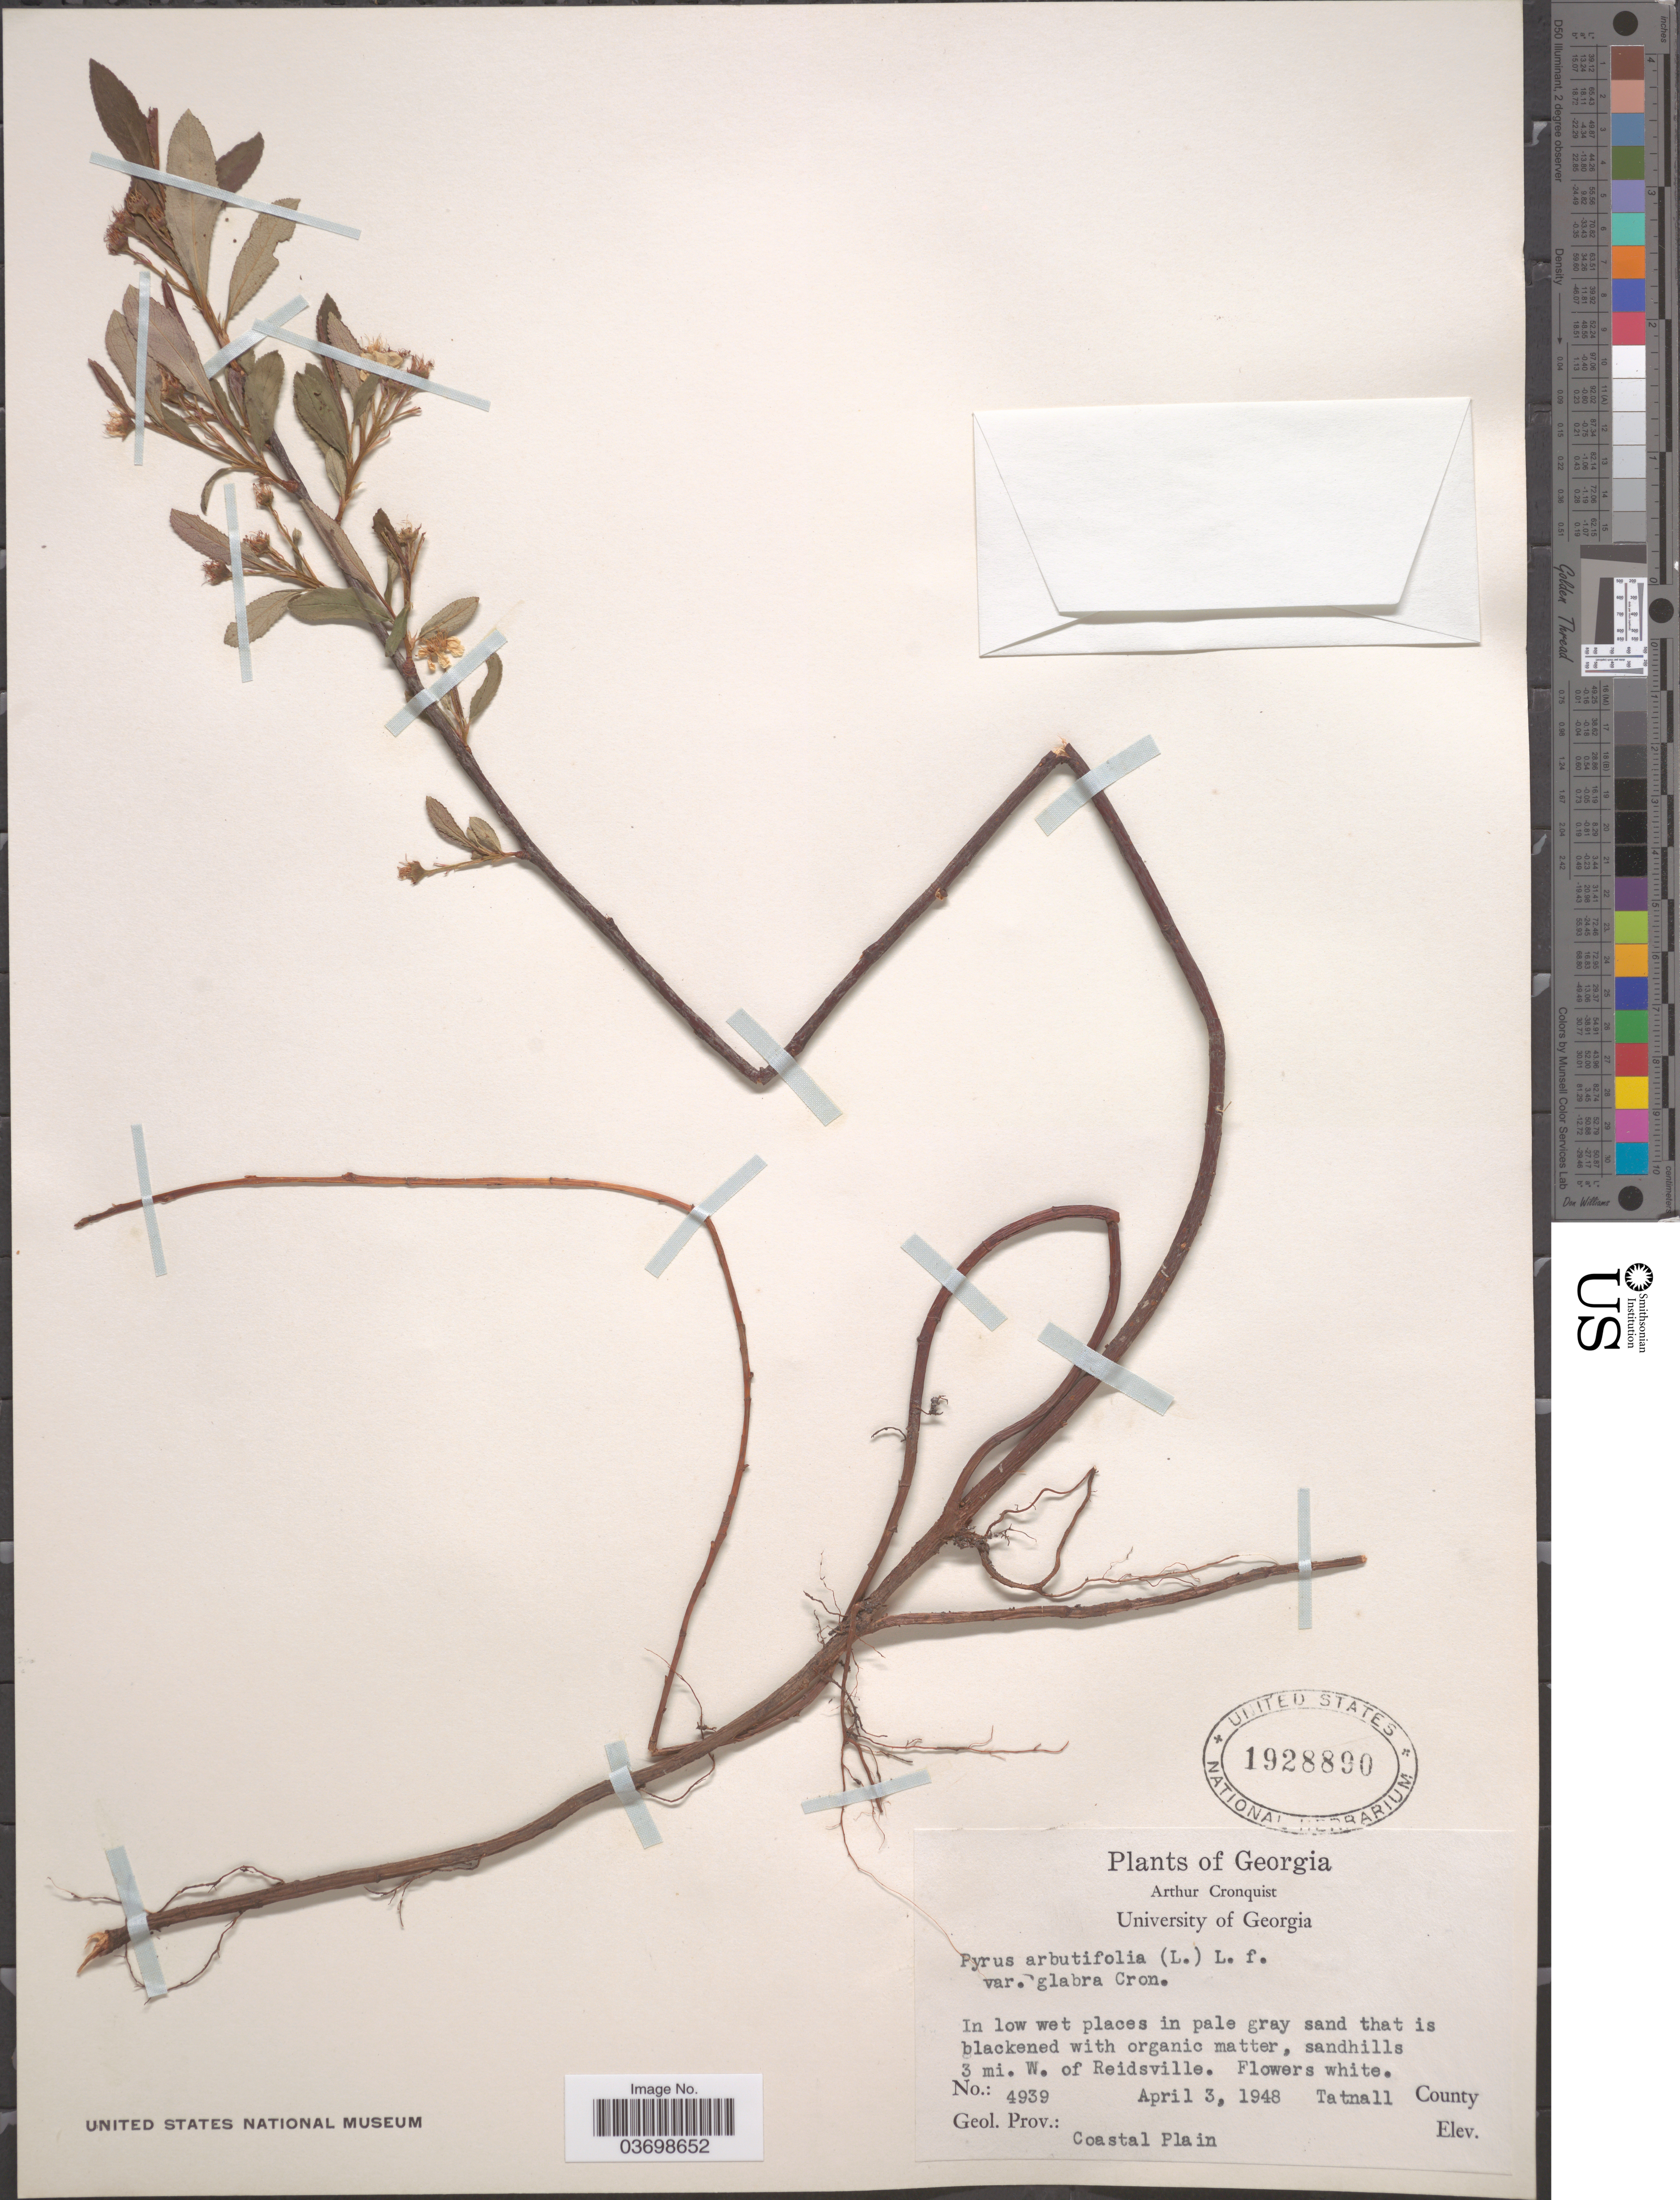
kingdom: Plantae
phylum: Tracheophyta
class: Magnoliopsida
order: Rosales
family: Rosaceae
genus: Aronia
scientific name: Aronia arbutifolia f. glabra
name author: (Elliott) Uttal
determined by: Strong, M. T., (US), Smithsonian Institution - National Museum of Natural History (UNITED STATES)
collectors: A. J. Cronquist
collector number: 4939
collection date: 1948-04-03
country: United States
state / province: Georgia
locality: Sandhills 3 mi. W. of Reidsville. Geol. Prov.: Coastal Plain. Tatnall County.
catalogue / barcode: US 1928890